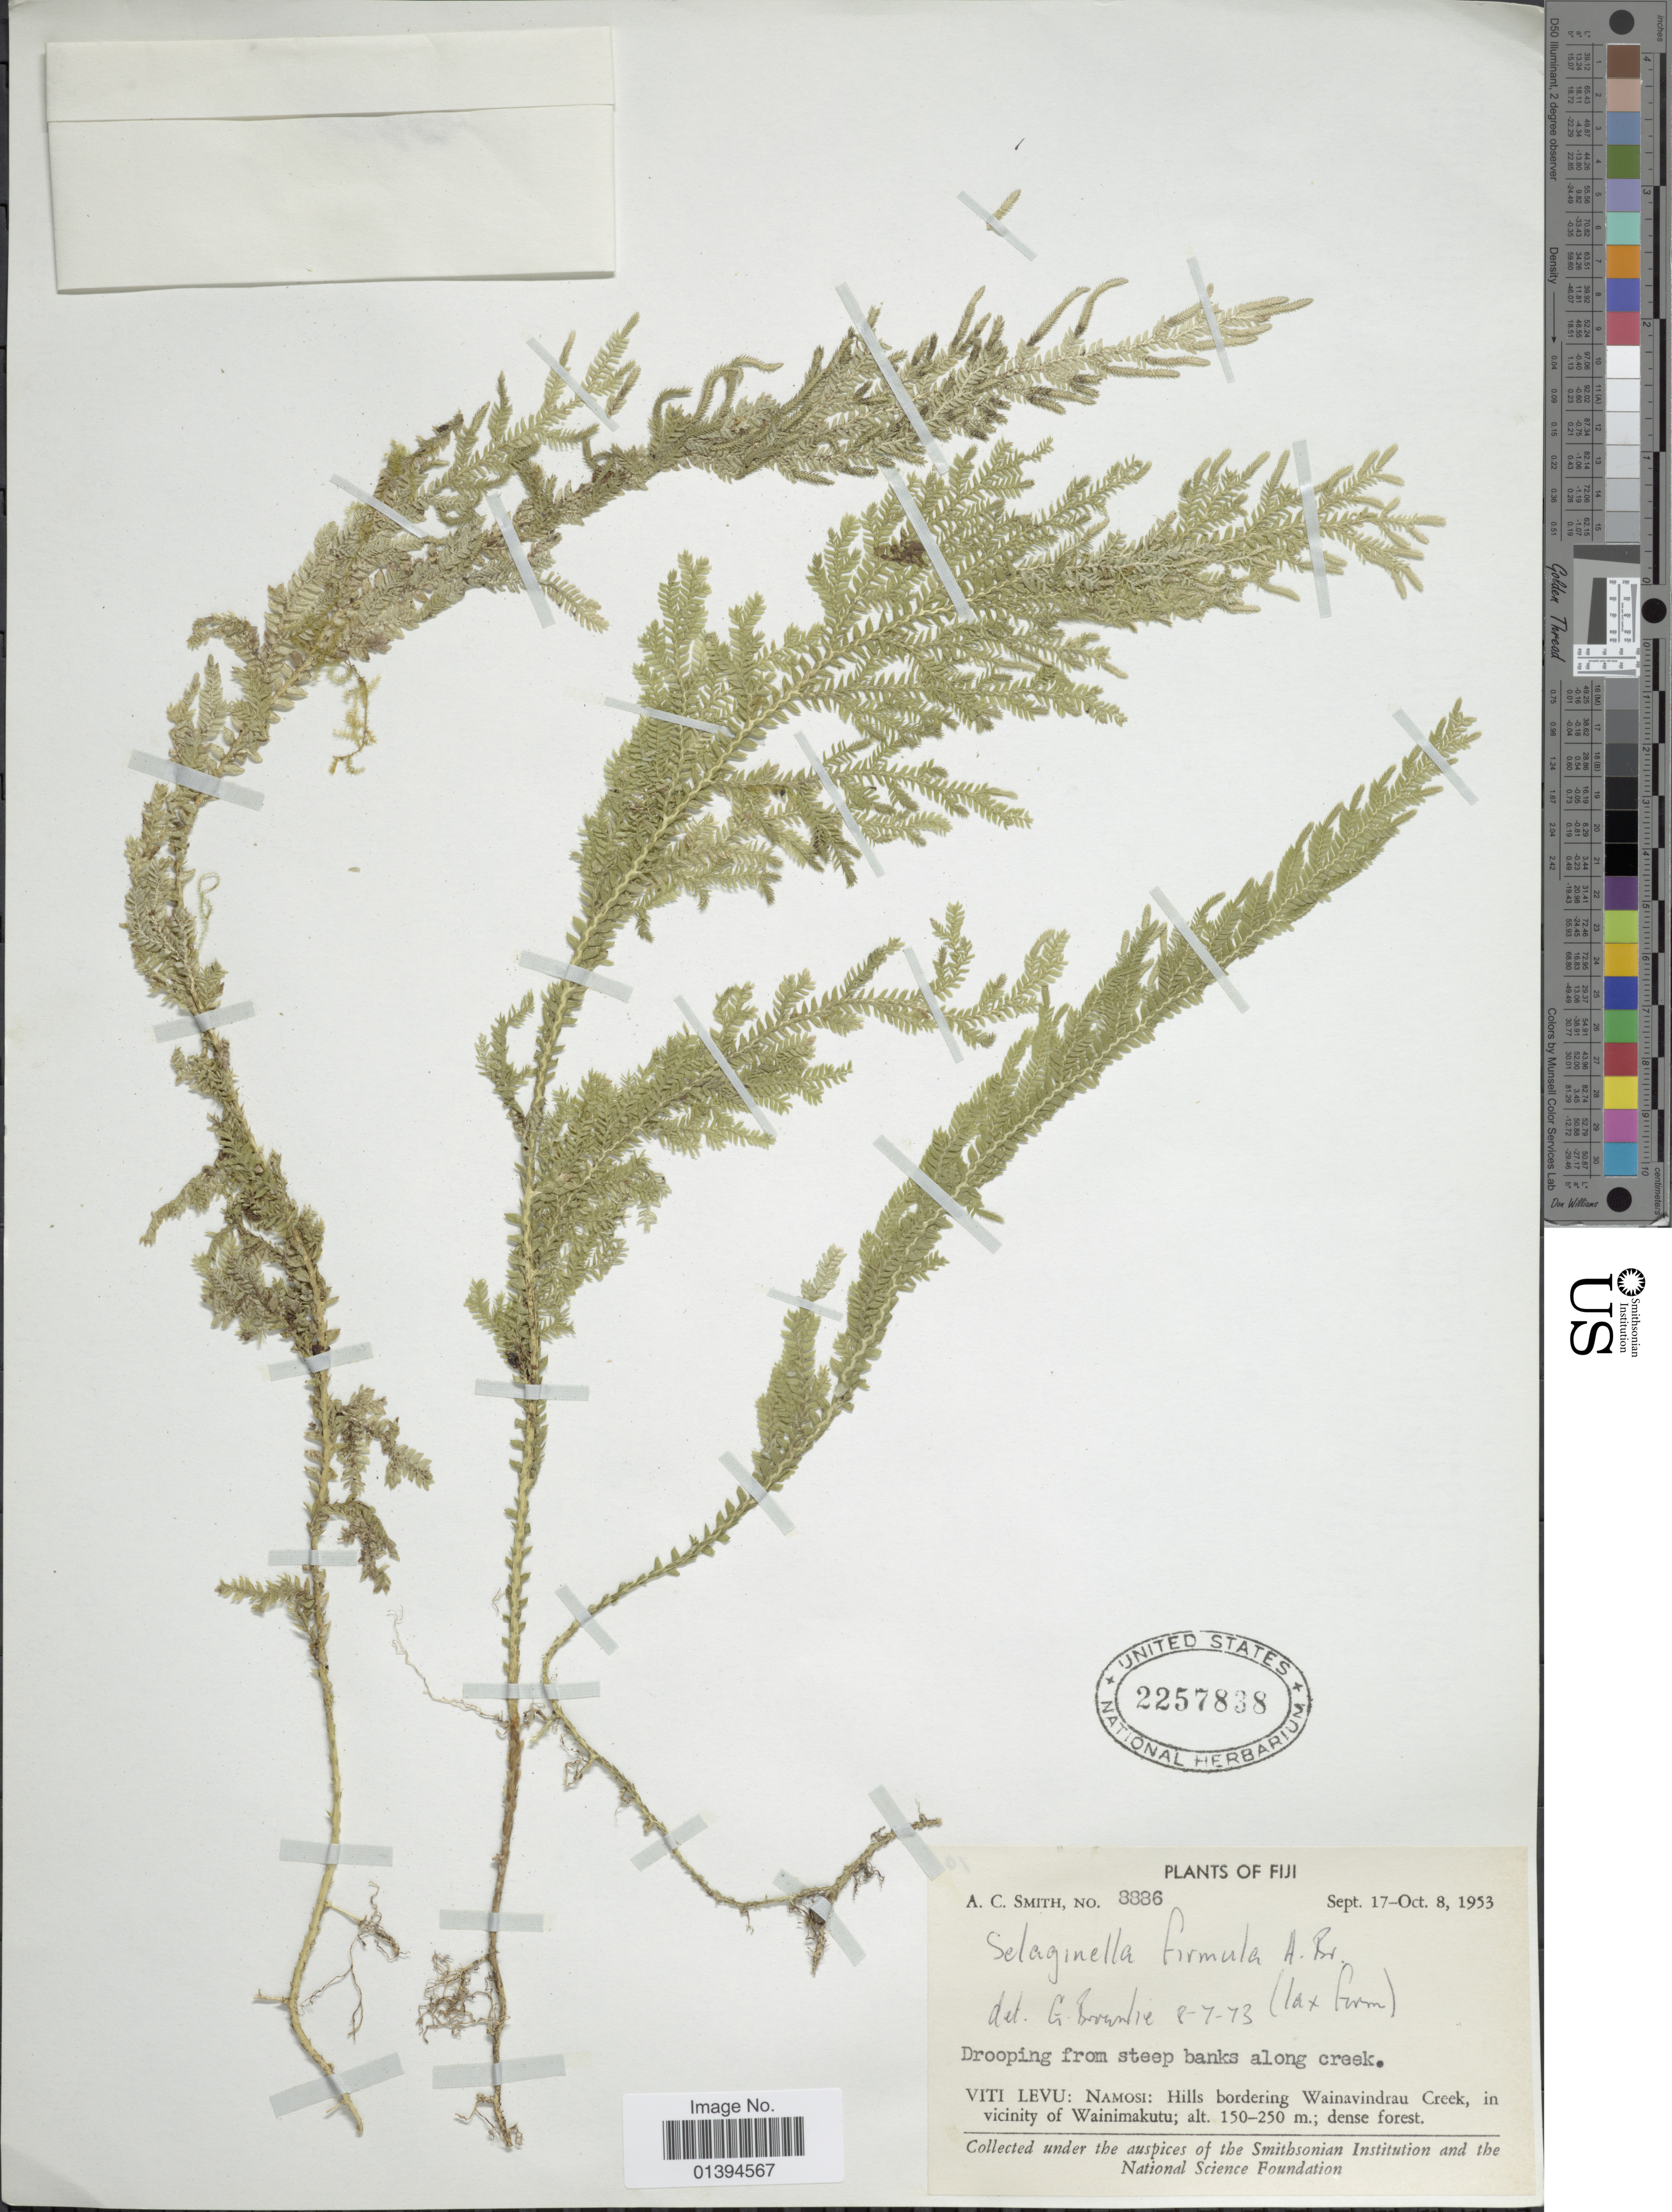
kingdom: Plantae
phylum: Tracheophyta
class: Lycopodiopsida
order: Selaginellales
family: Selaginellaceae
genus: Selaginella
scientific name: Selaginella firmula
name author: A. Br.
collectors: A. C. Smith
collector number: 8886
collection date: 1953-09-17/1953-10-08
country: Fiji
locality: Viti Levu: Namosi: hills bordering Wainavindrau Creek, in vicinity of Wainimakutu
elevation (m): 150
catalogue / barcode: US 2257838